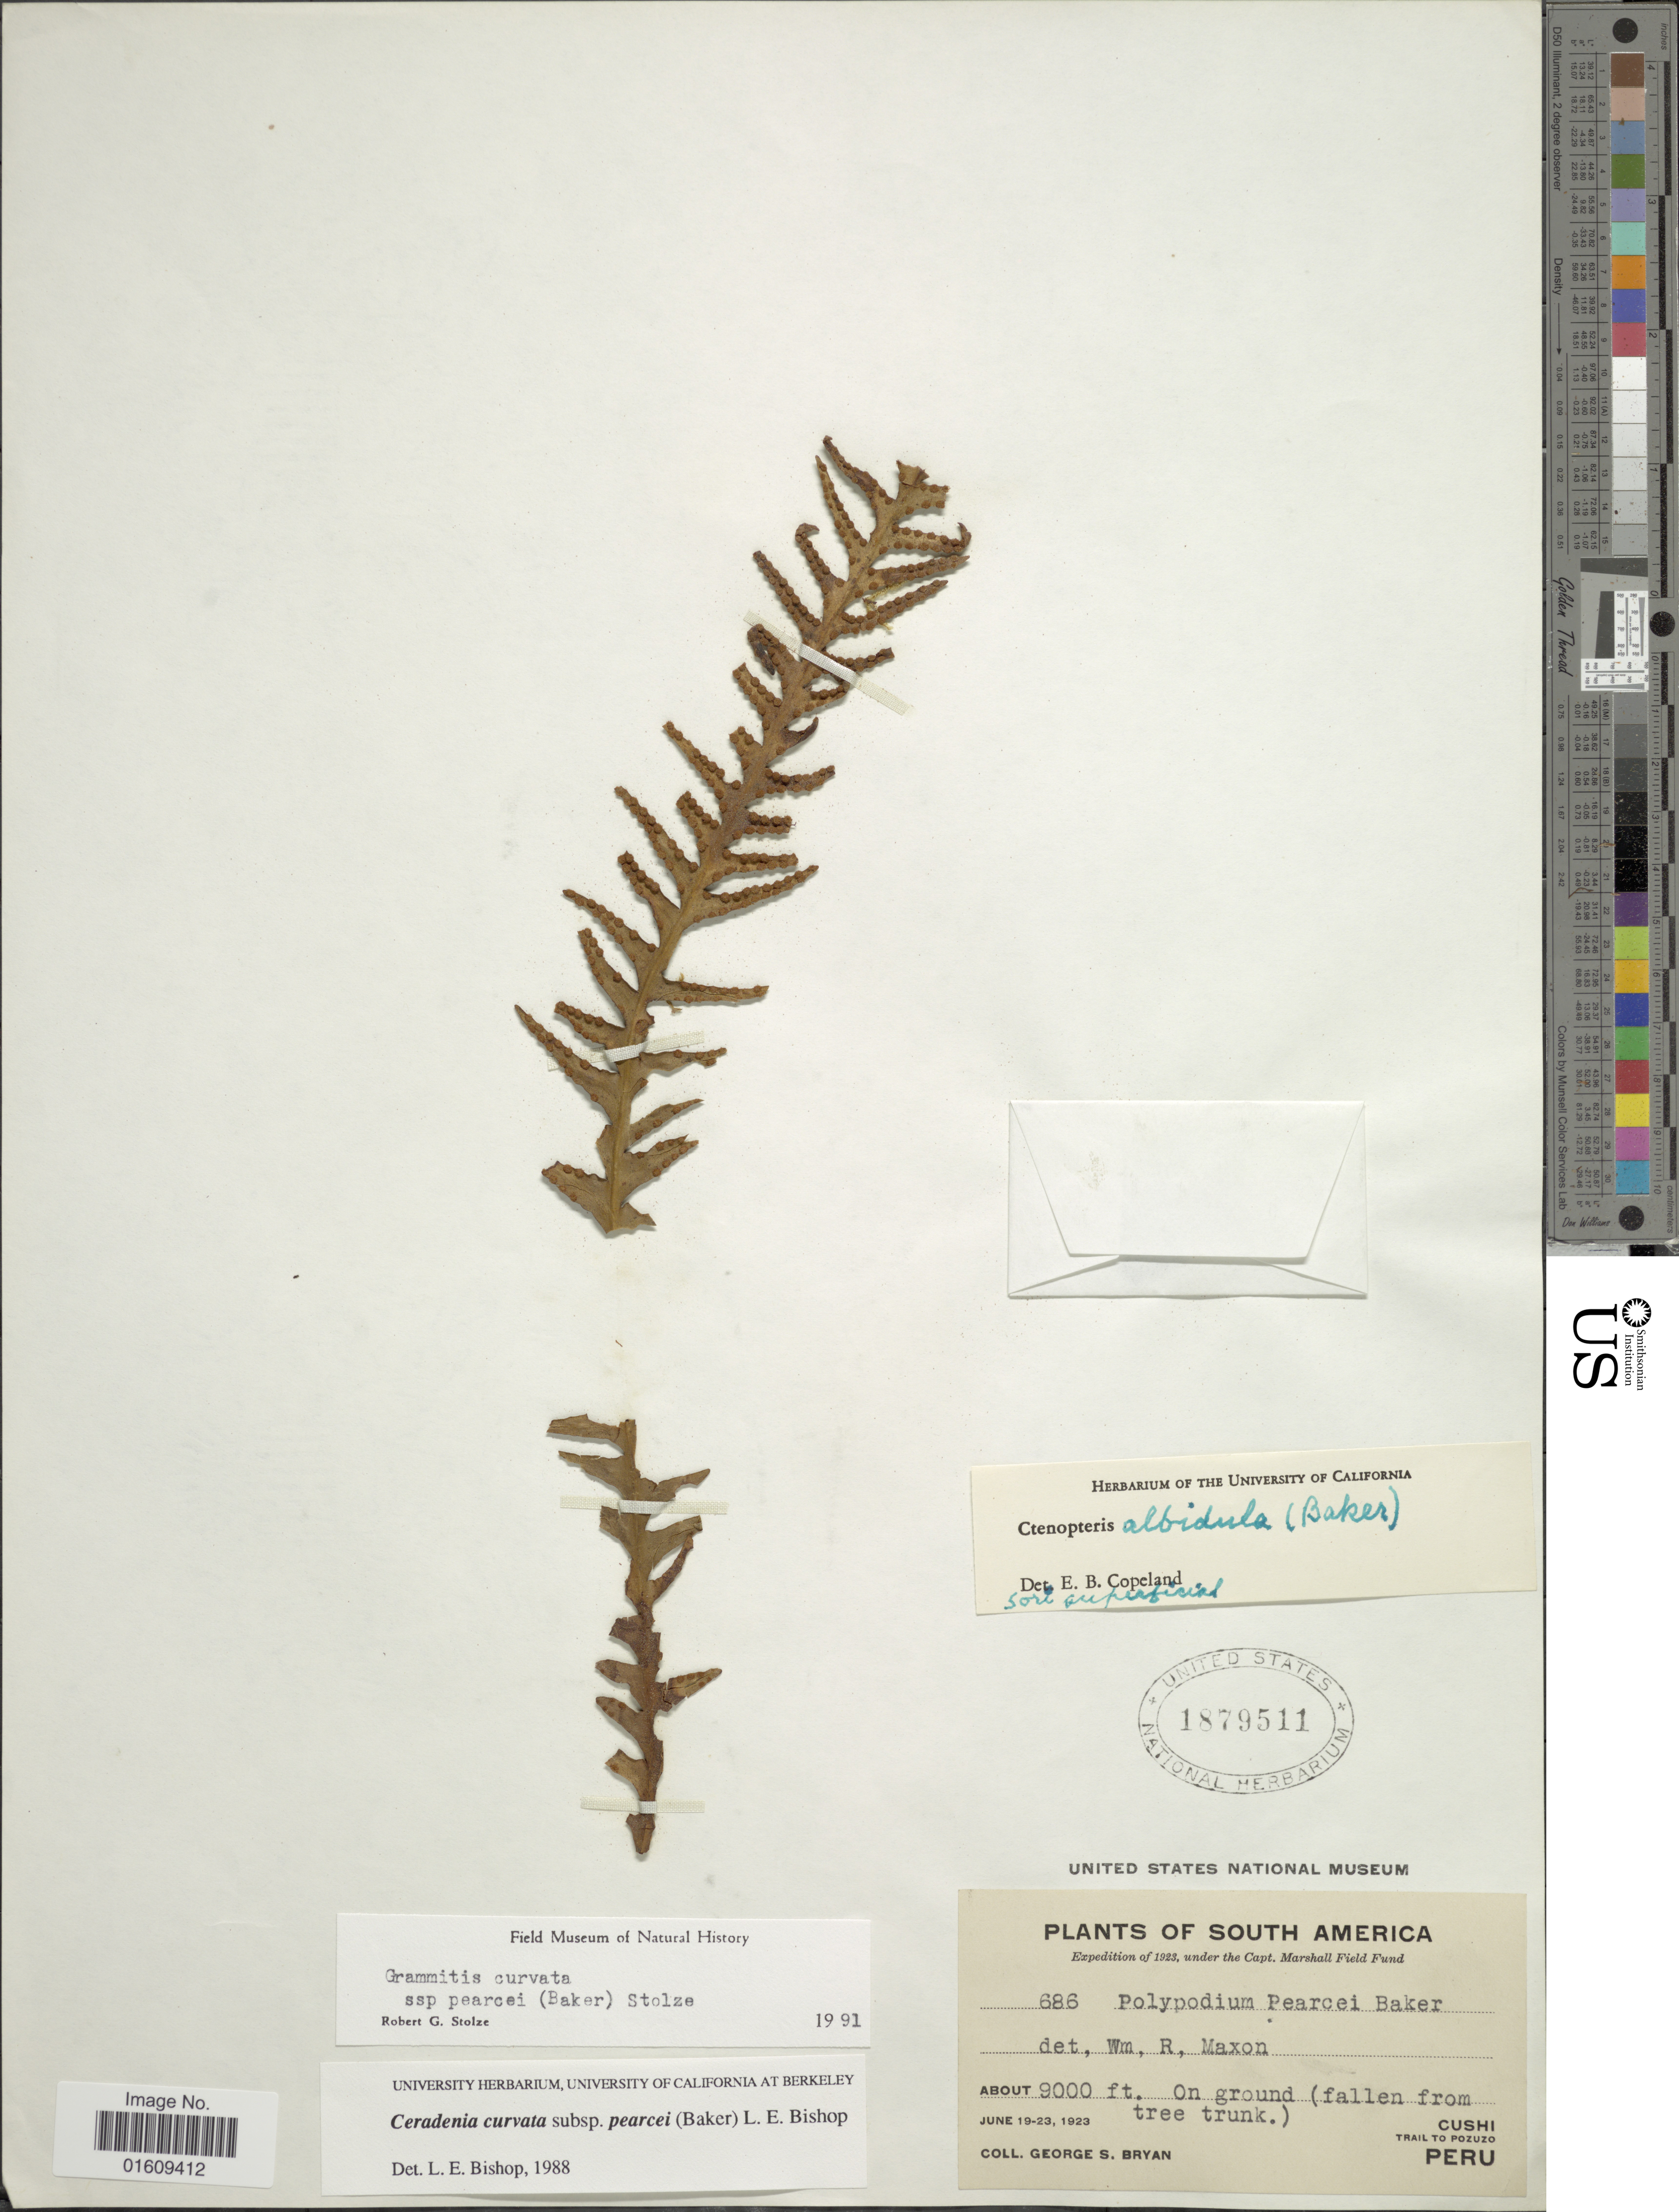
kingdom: Plantae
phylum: Tracheophyta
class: Polypodiopsida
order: Polypodiales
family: Polypodiaceae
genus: Ceradenia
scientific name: Ceradenia curvata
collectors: G. S. Bryan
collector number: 686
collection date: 1923-06-12/1923-06-23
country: Peru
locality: South America, Peru, Cushi, trail to Pozuzo.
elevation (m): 2743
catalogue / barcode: US 1879511